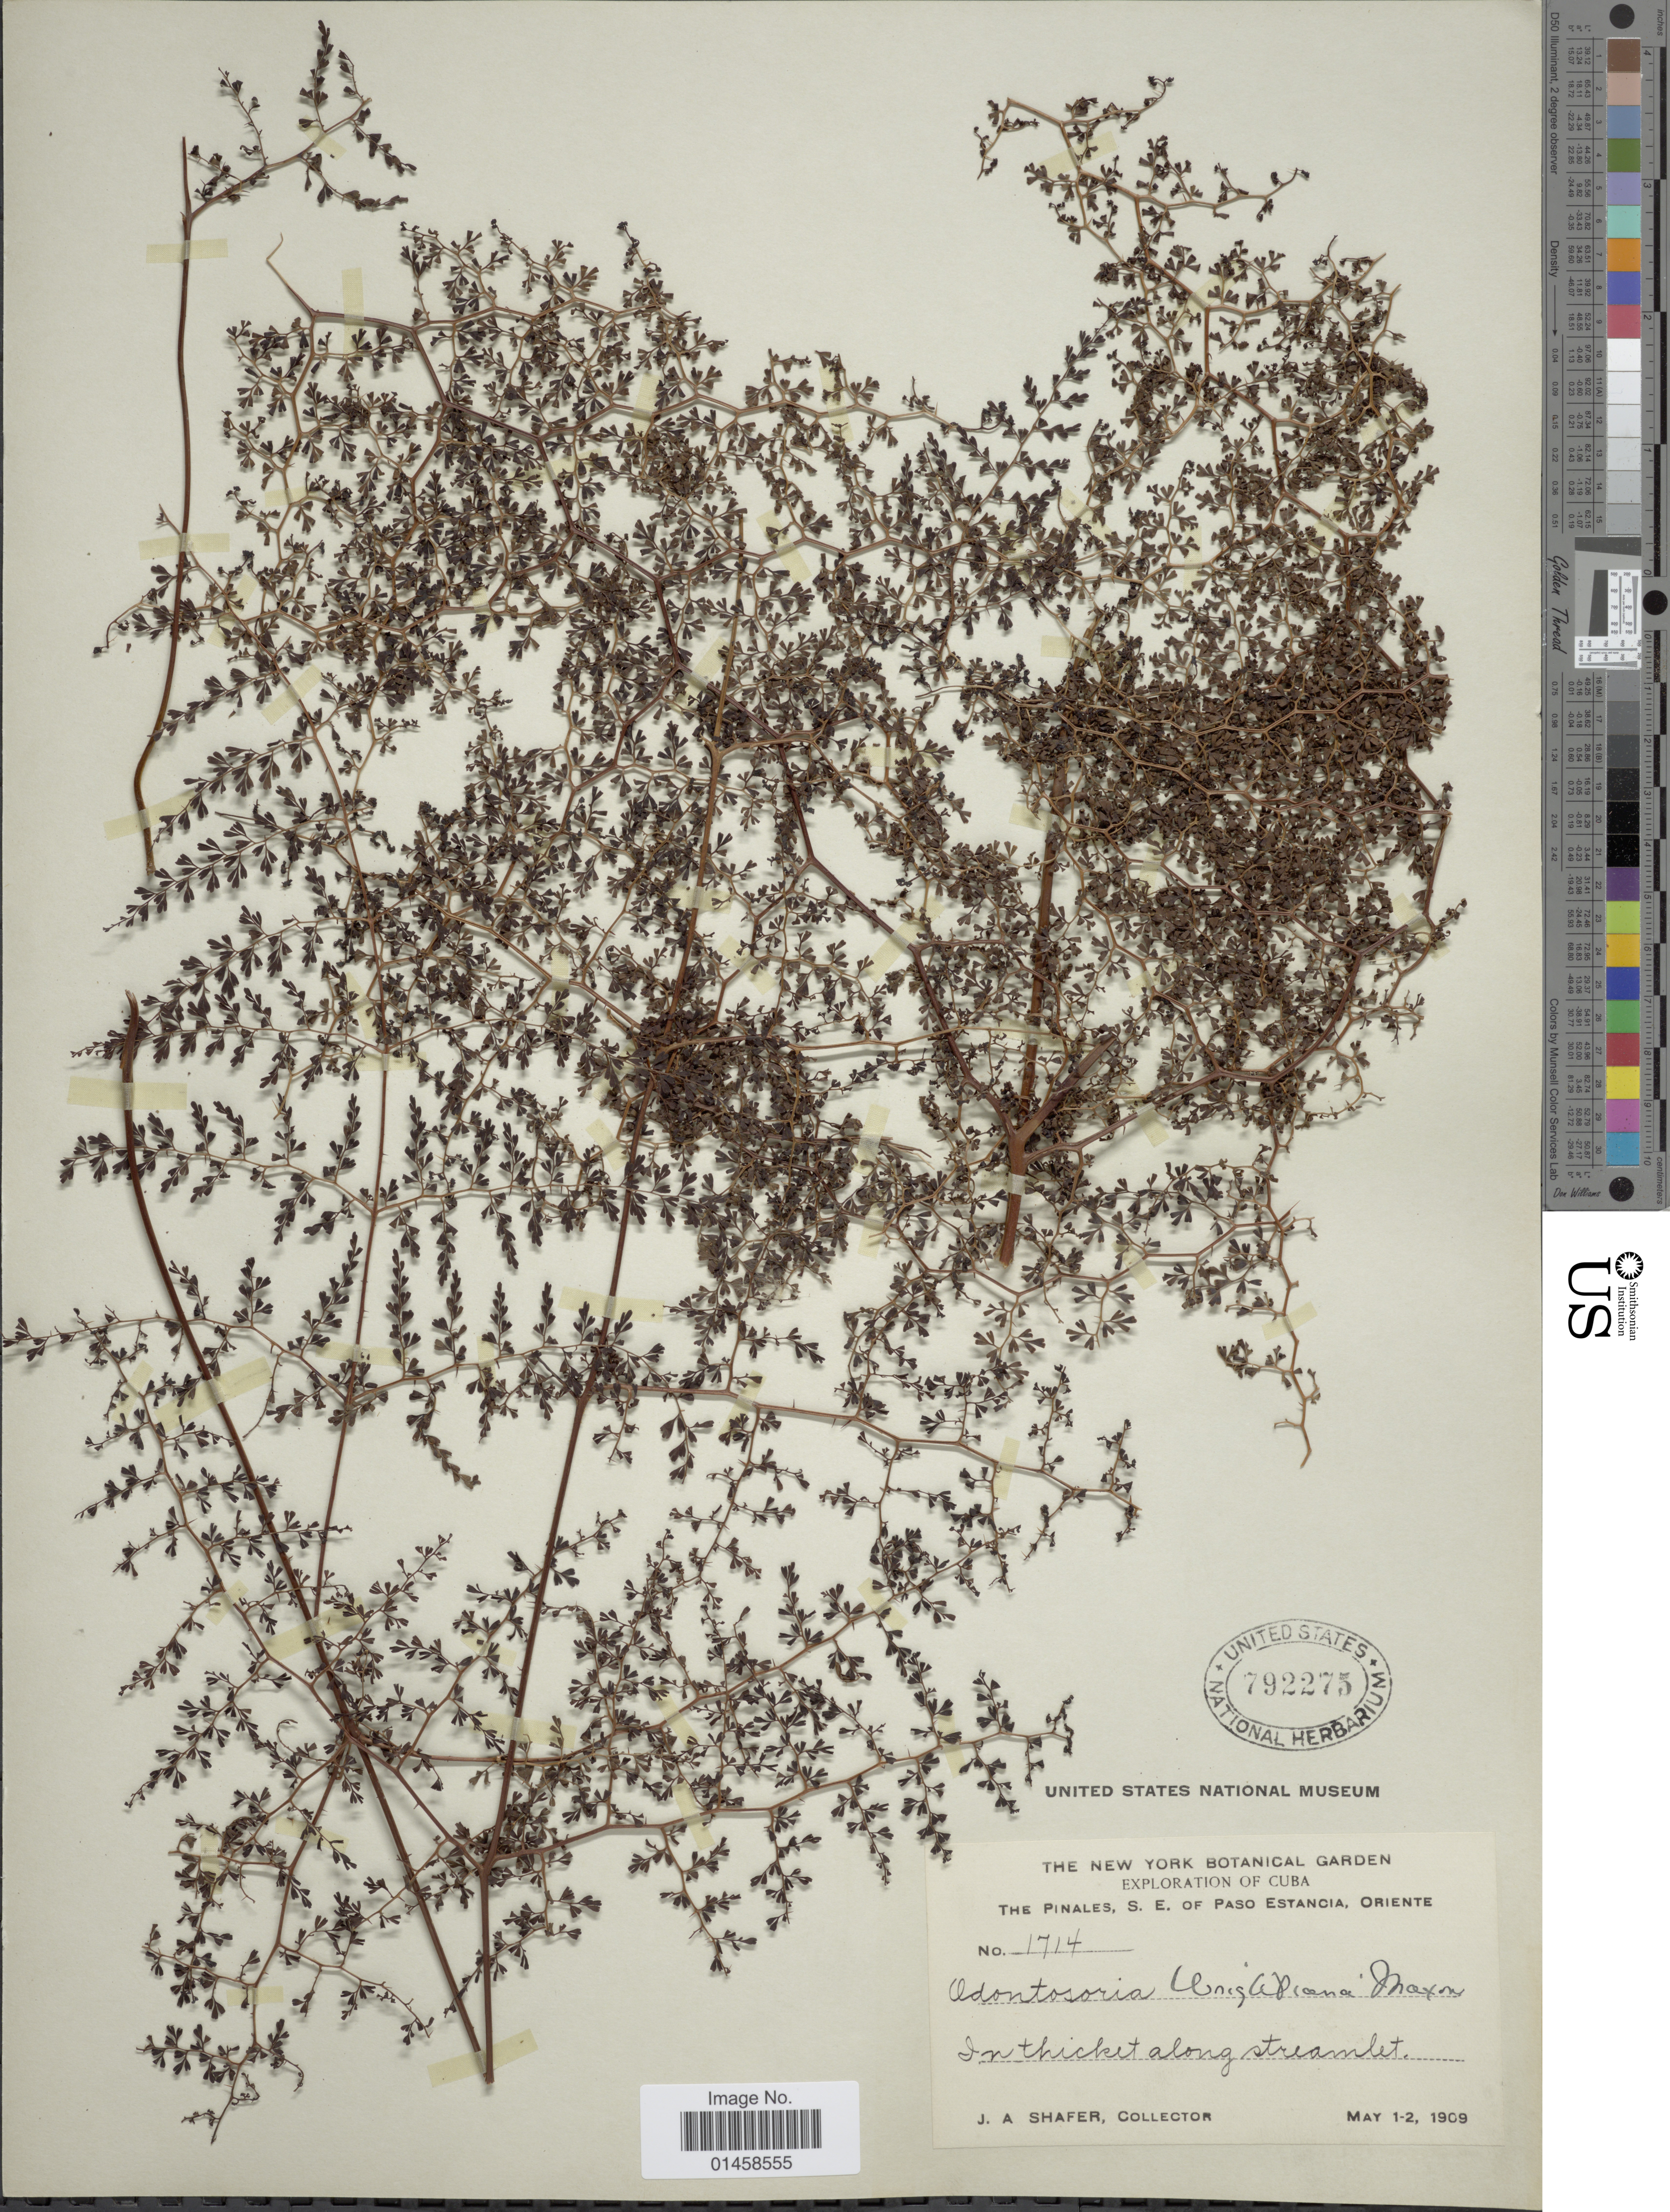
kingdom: Plantae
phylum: Tracheophyta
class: Polypodiopsida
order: Polypodiales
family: Lindsaeaceae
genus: Odontosoria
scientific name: Odontosoria wrightiana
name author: Maxon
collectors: J. A. Shafer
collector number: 1714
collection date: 1906-05-01/1906-05-02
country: Cuba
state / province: Oriente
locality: The Pinales, S. E. of Paso Estancia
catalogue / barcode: US 792275